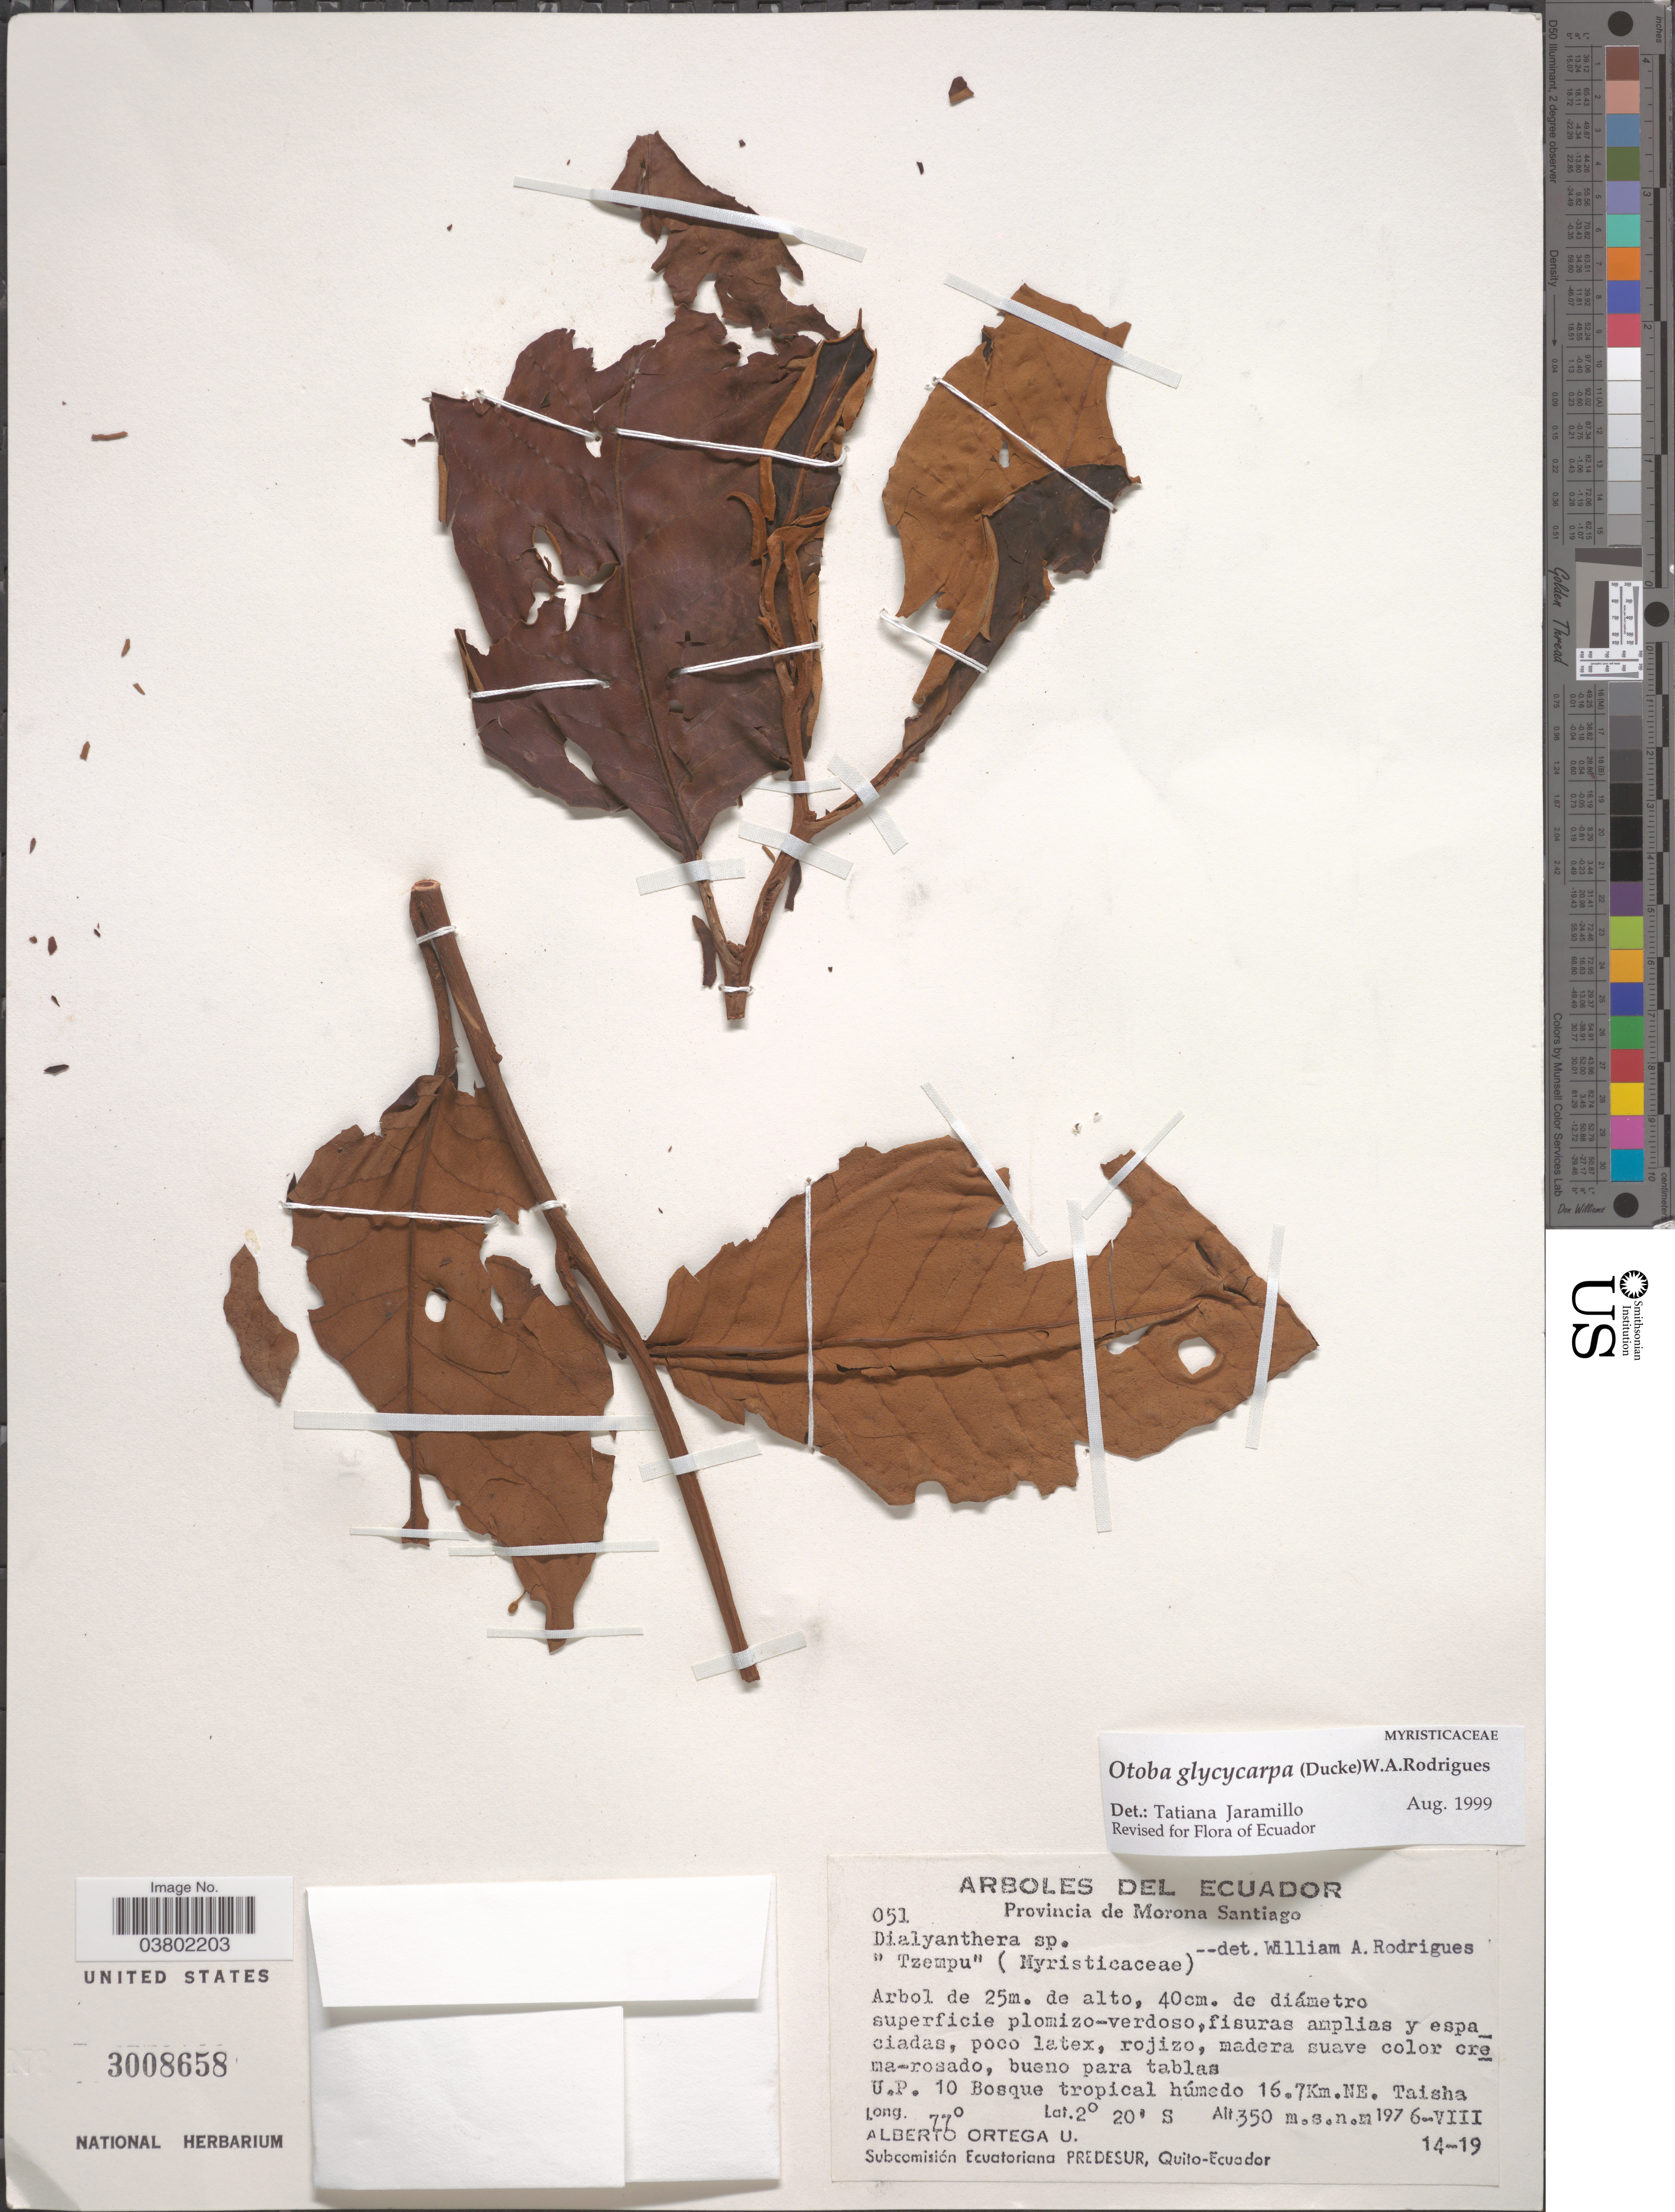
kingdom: Plantae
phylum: Tracheophyta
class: Magnoliopsida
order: Magnoliales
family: Myristicaceae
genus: Otoba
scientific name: Otoba glycycarpa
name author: (Ducke) W.A. Rodrigues & T.S. Jaram.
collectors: A. T. Ortega U.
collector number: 051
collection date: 1976-08-14/1976-08-19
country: Ecuador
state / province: Morona-Santiago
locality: U.P. 10 Bosque tropical húmedo 16.7Km. NE. Taisha.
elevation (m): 350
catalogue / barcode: US 3008658